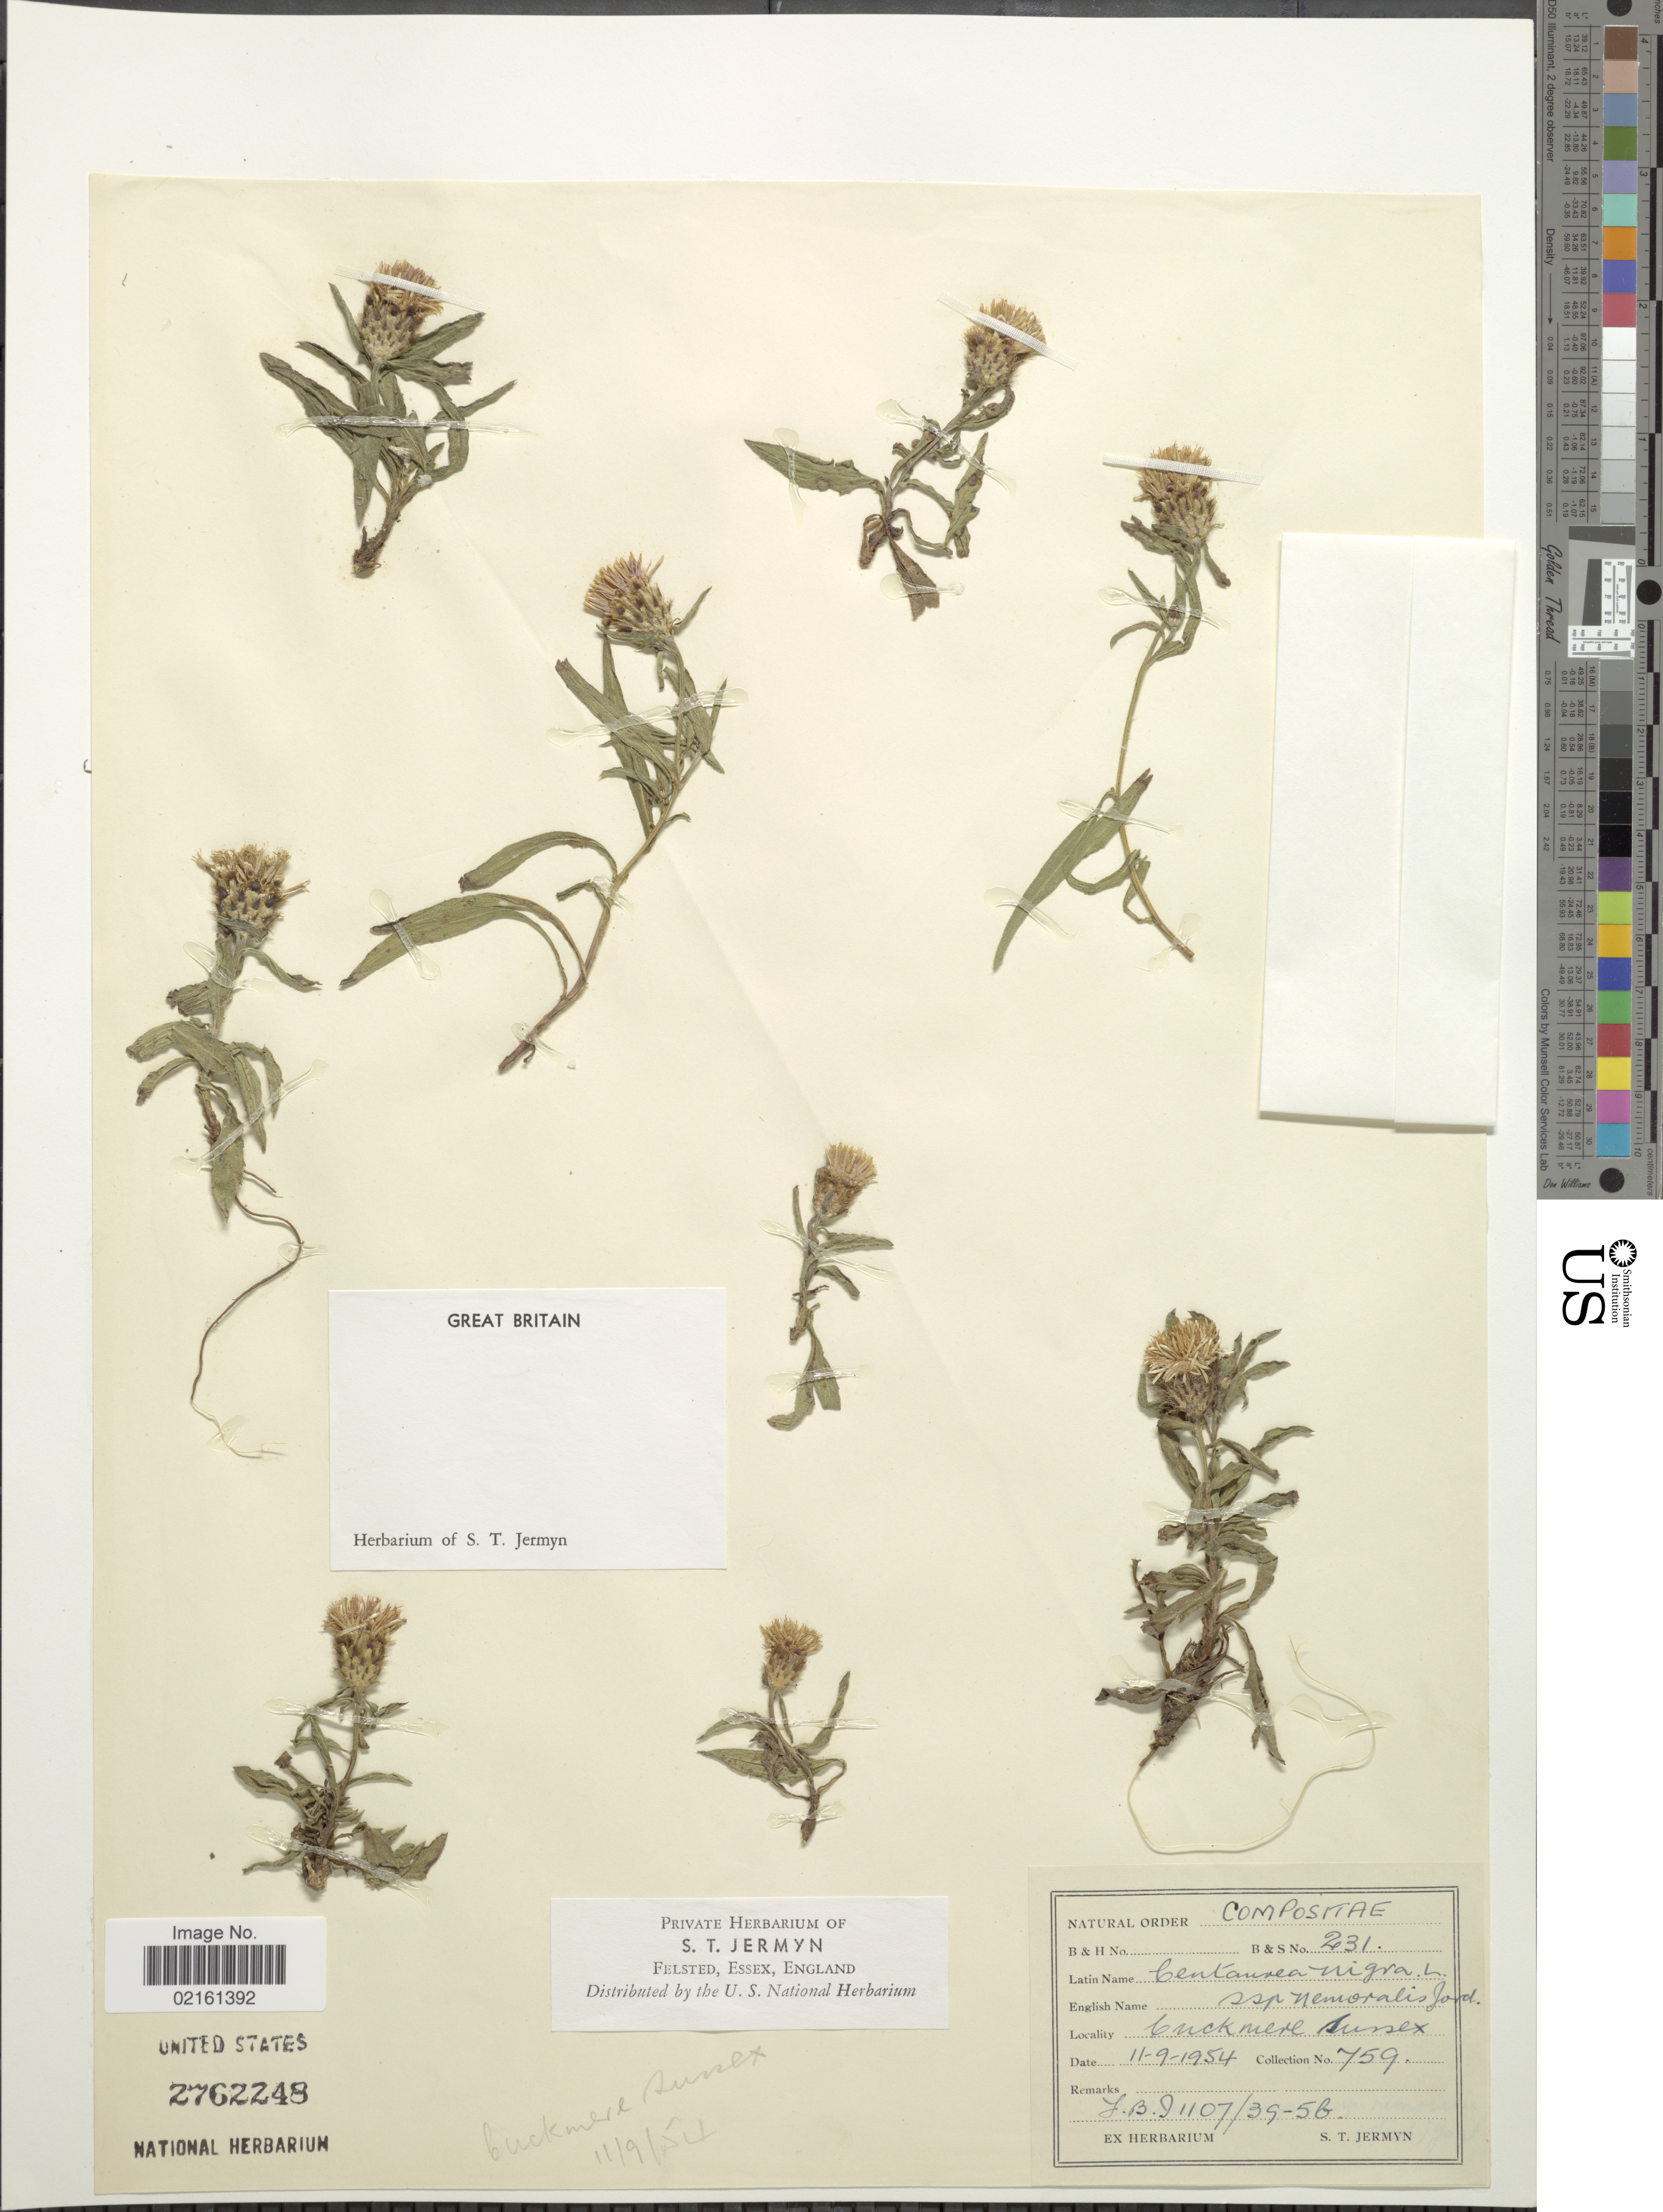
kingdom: Plantae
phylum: Tracheophyta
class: Magnoliopsida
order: Asterales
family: Asteraceae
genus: Centaurea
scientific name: Centaurea nigra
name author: L.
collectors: ex herb. S. T. Jermyn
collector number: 759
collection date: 1954-09-11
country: United Kingdom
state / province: England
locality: Great Britain, Cuckmere, Sussex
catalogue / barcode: US 2762248